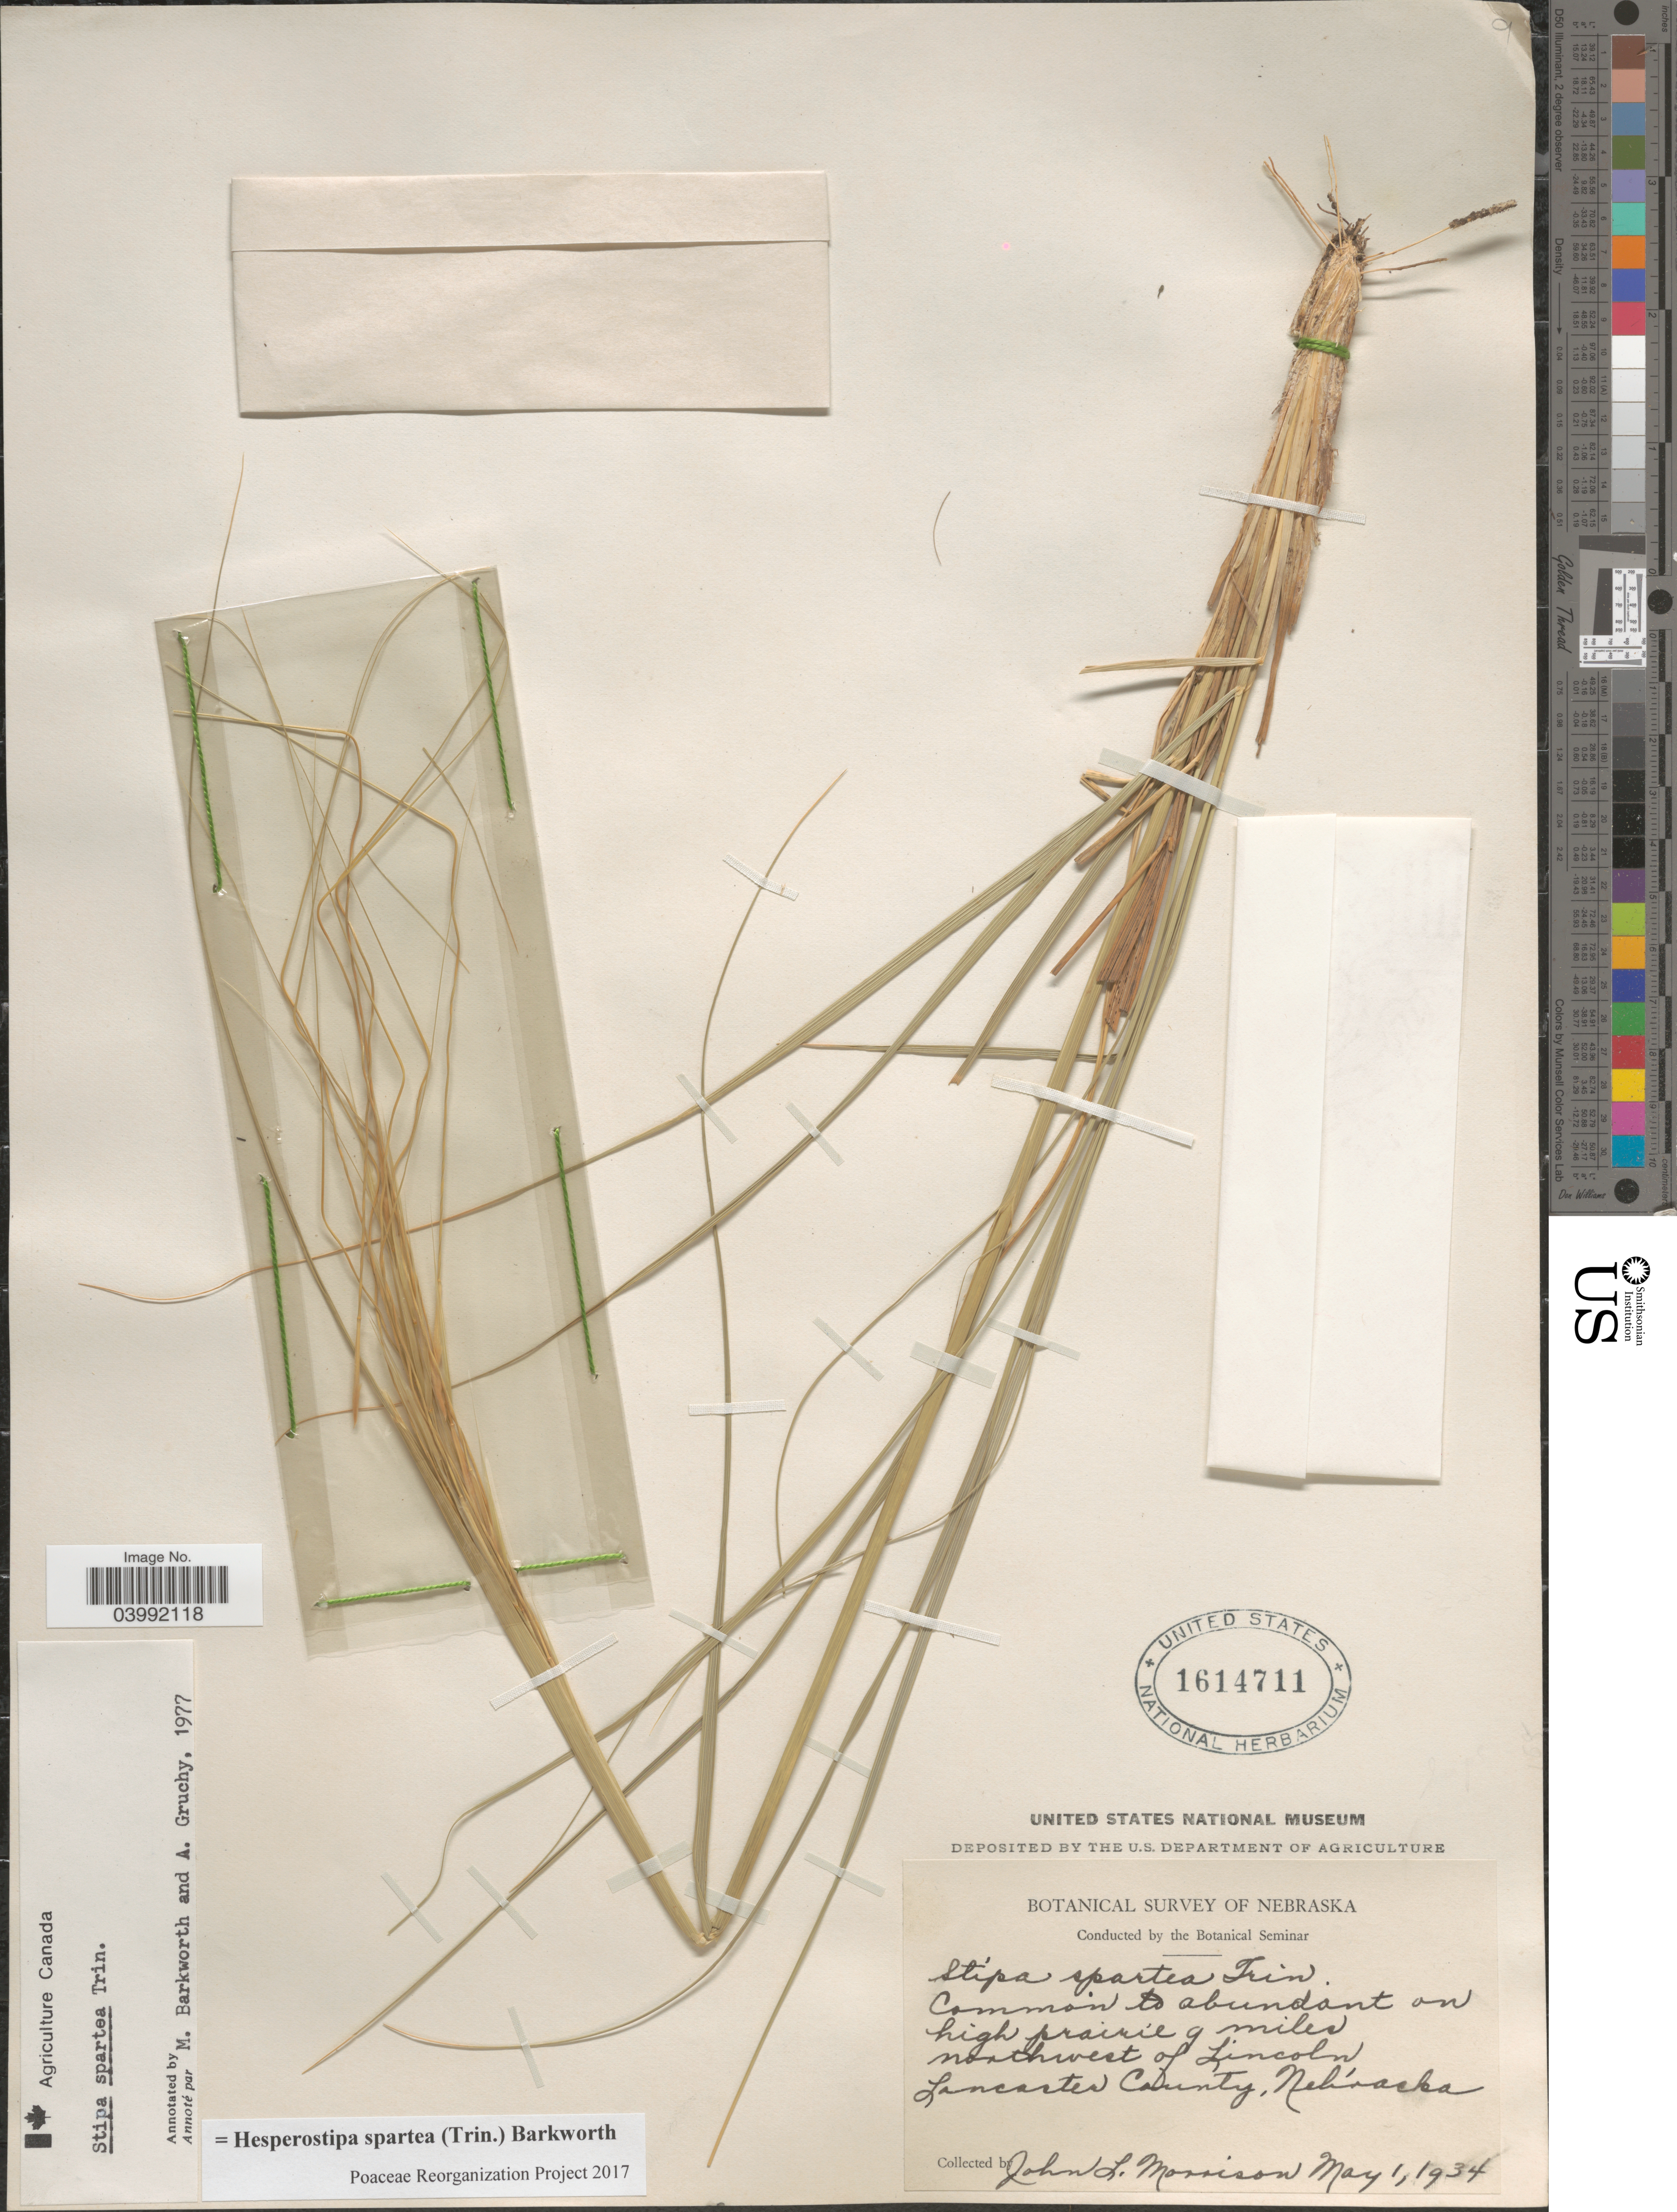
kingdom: Plantae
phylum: Tracheophyta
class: Liliopsida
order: Poales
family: Poaceae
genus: Hesperostipa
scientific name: Hesperostipa spartea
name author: (Trin.) Barkworth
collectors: J. Morrison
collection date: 1934-05-01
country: United States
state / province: Nebraska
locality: On high prairie 9 miles northwest of Lincoln, Lancaster County.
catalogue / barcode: US 1614711